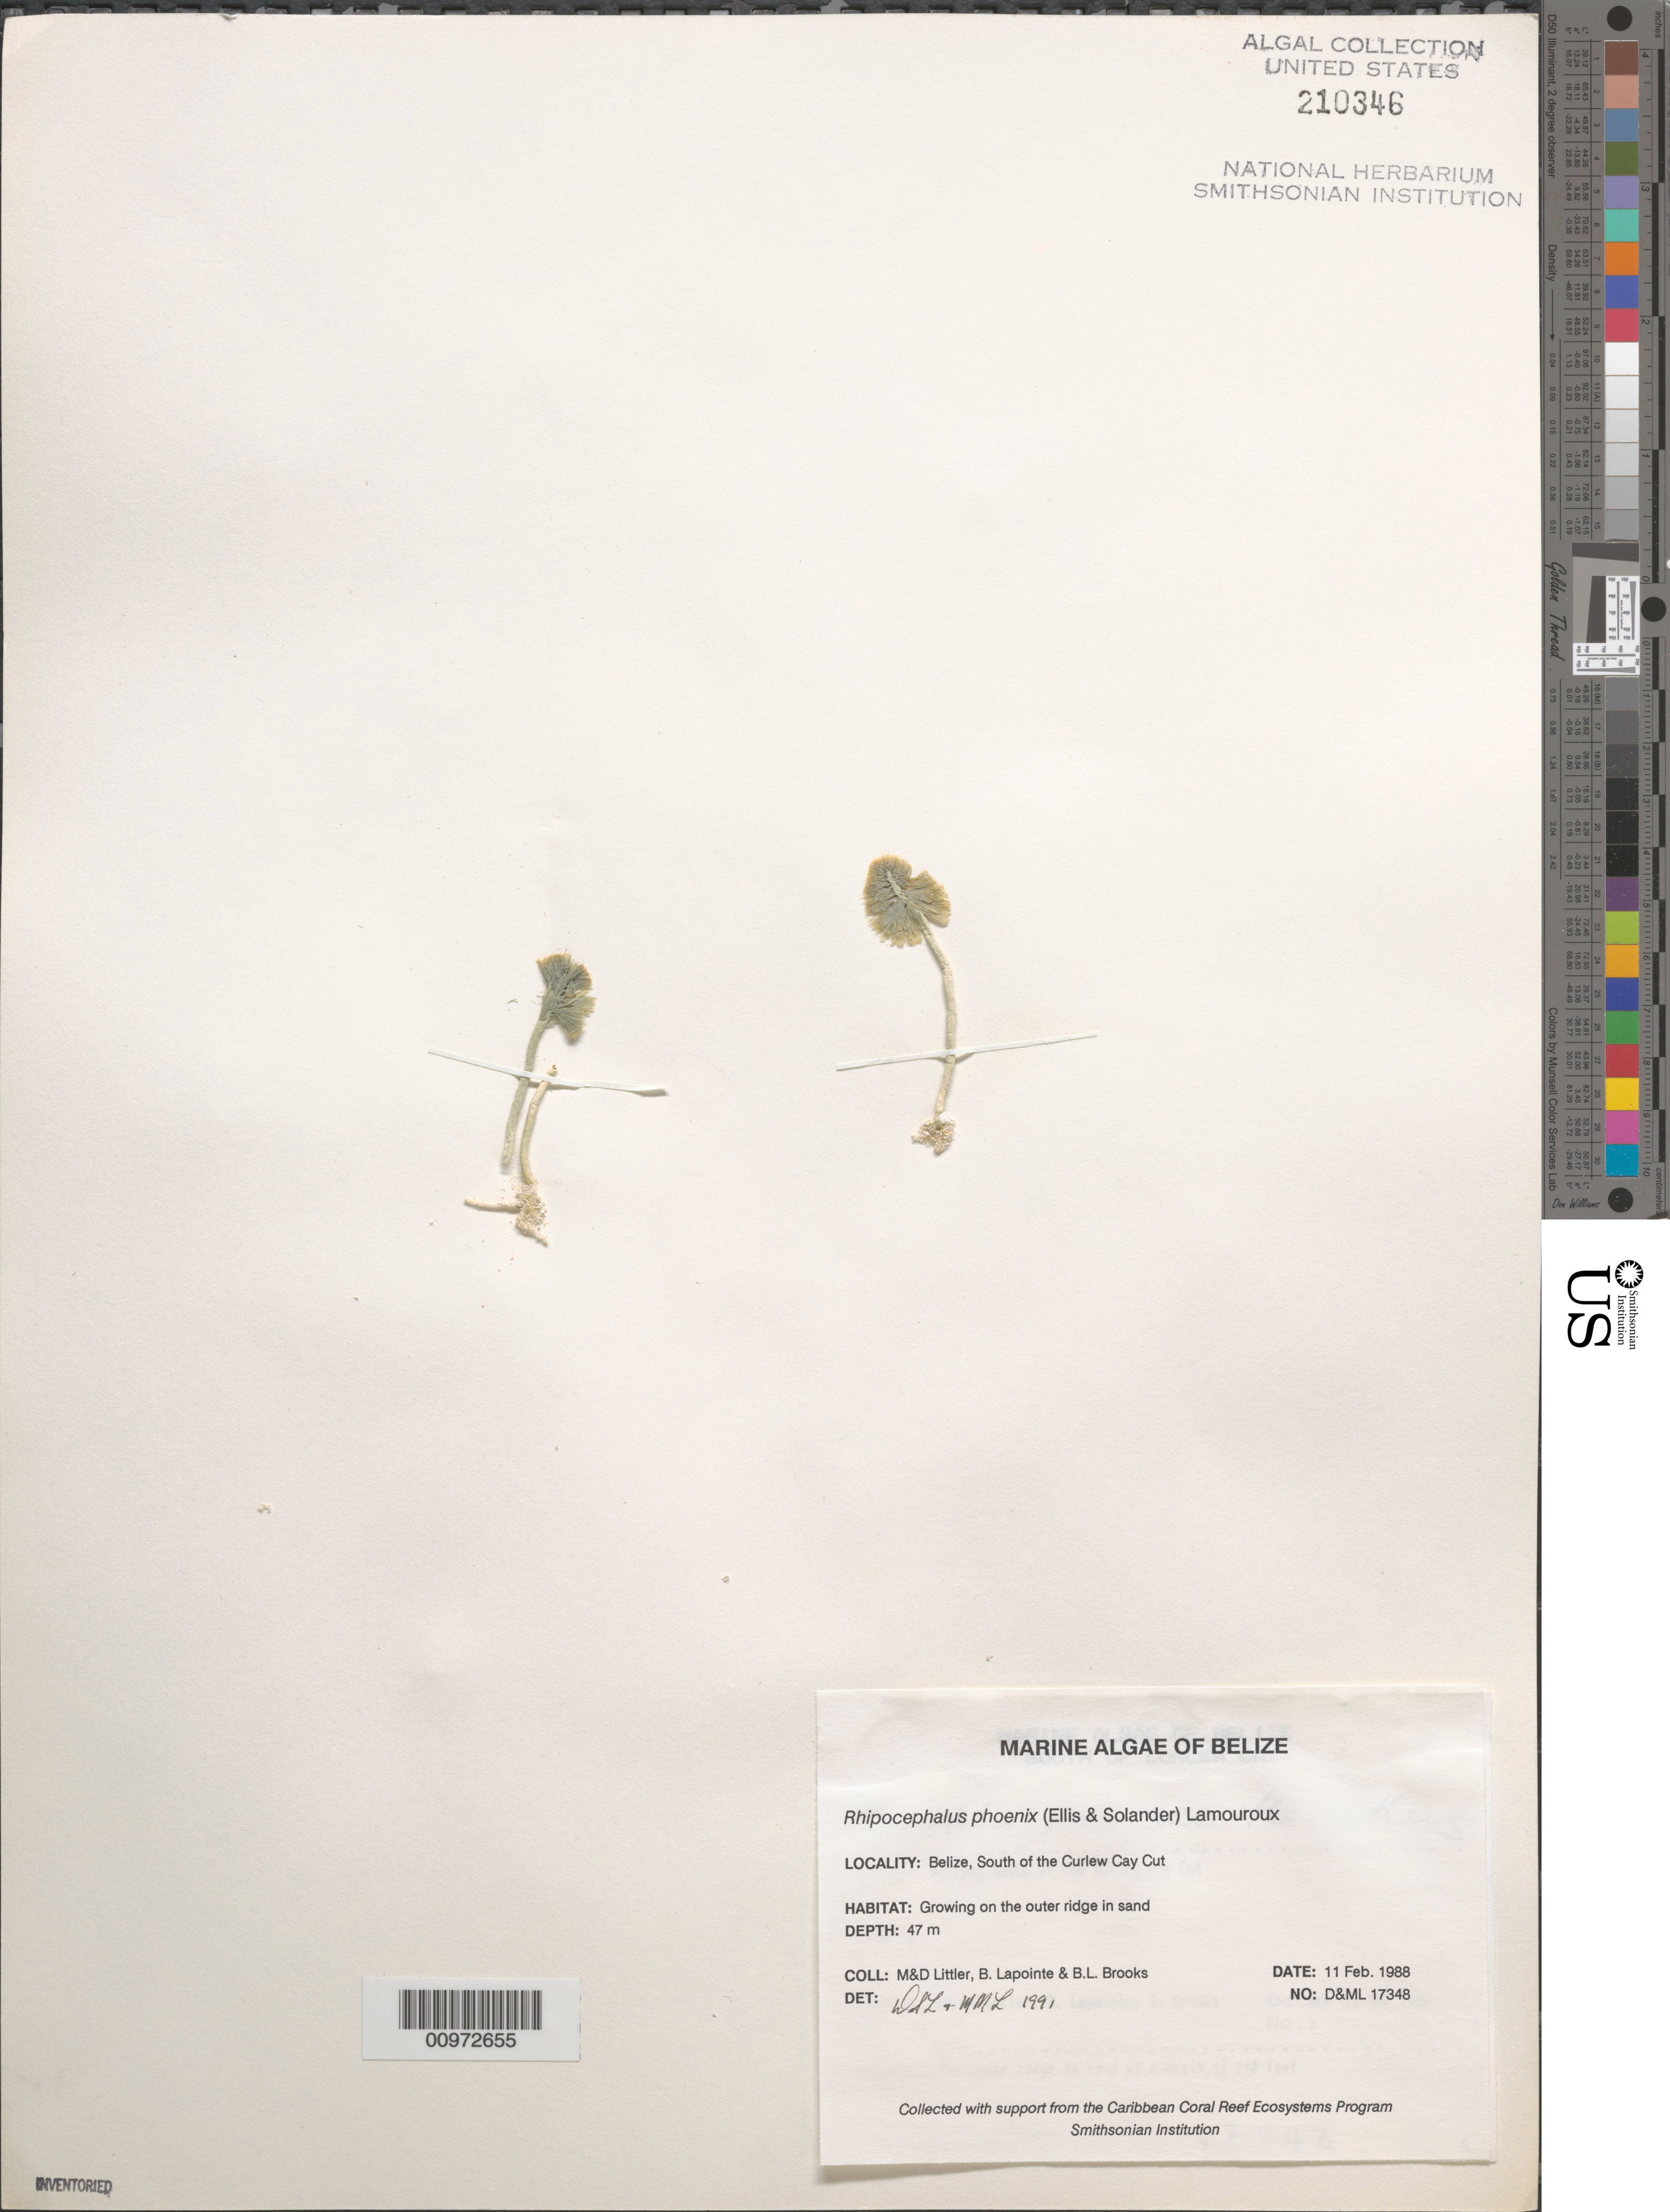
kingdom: Plantae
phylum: Chlorophyta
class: Ulvophyceae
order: Bryopsidales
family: Udoteaceae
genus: Rhipocephalus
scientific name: Rhipocephalus phoenix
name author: (J. Ellis & Sol.) Kütz.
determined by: Littler, D. S.; Littler, M. M.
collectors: M. M. Littler, D. S. Littler, B. Lapointe & B. Brooks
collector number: D&ML 17348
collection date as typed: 11 Feb 1988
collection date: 1988-02-11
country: Belize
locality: South of Curlew Cay Cut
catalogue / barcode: US 210346